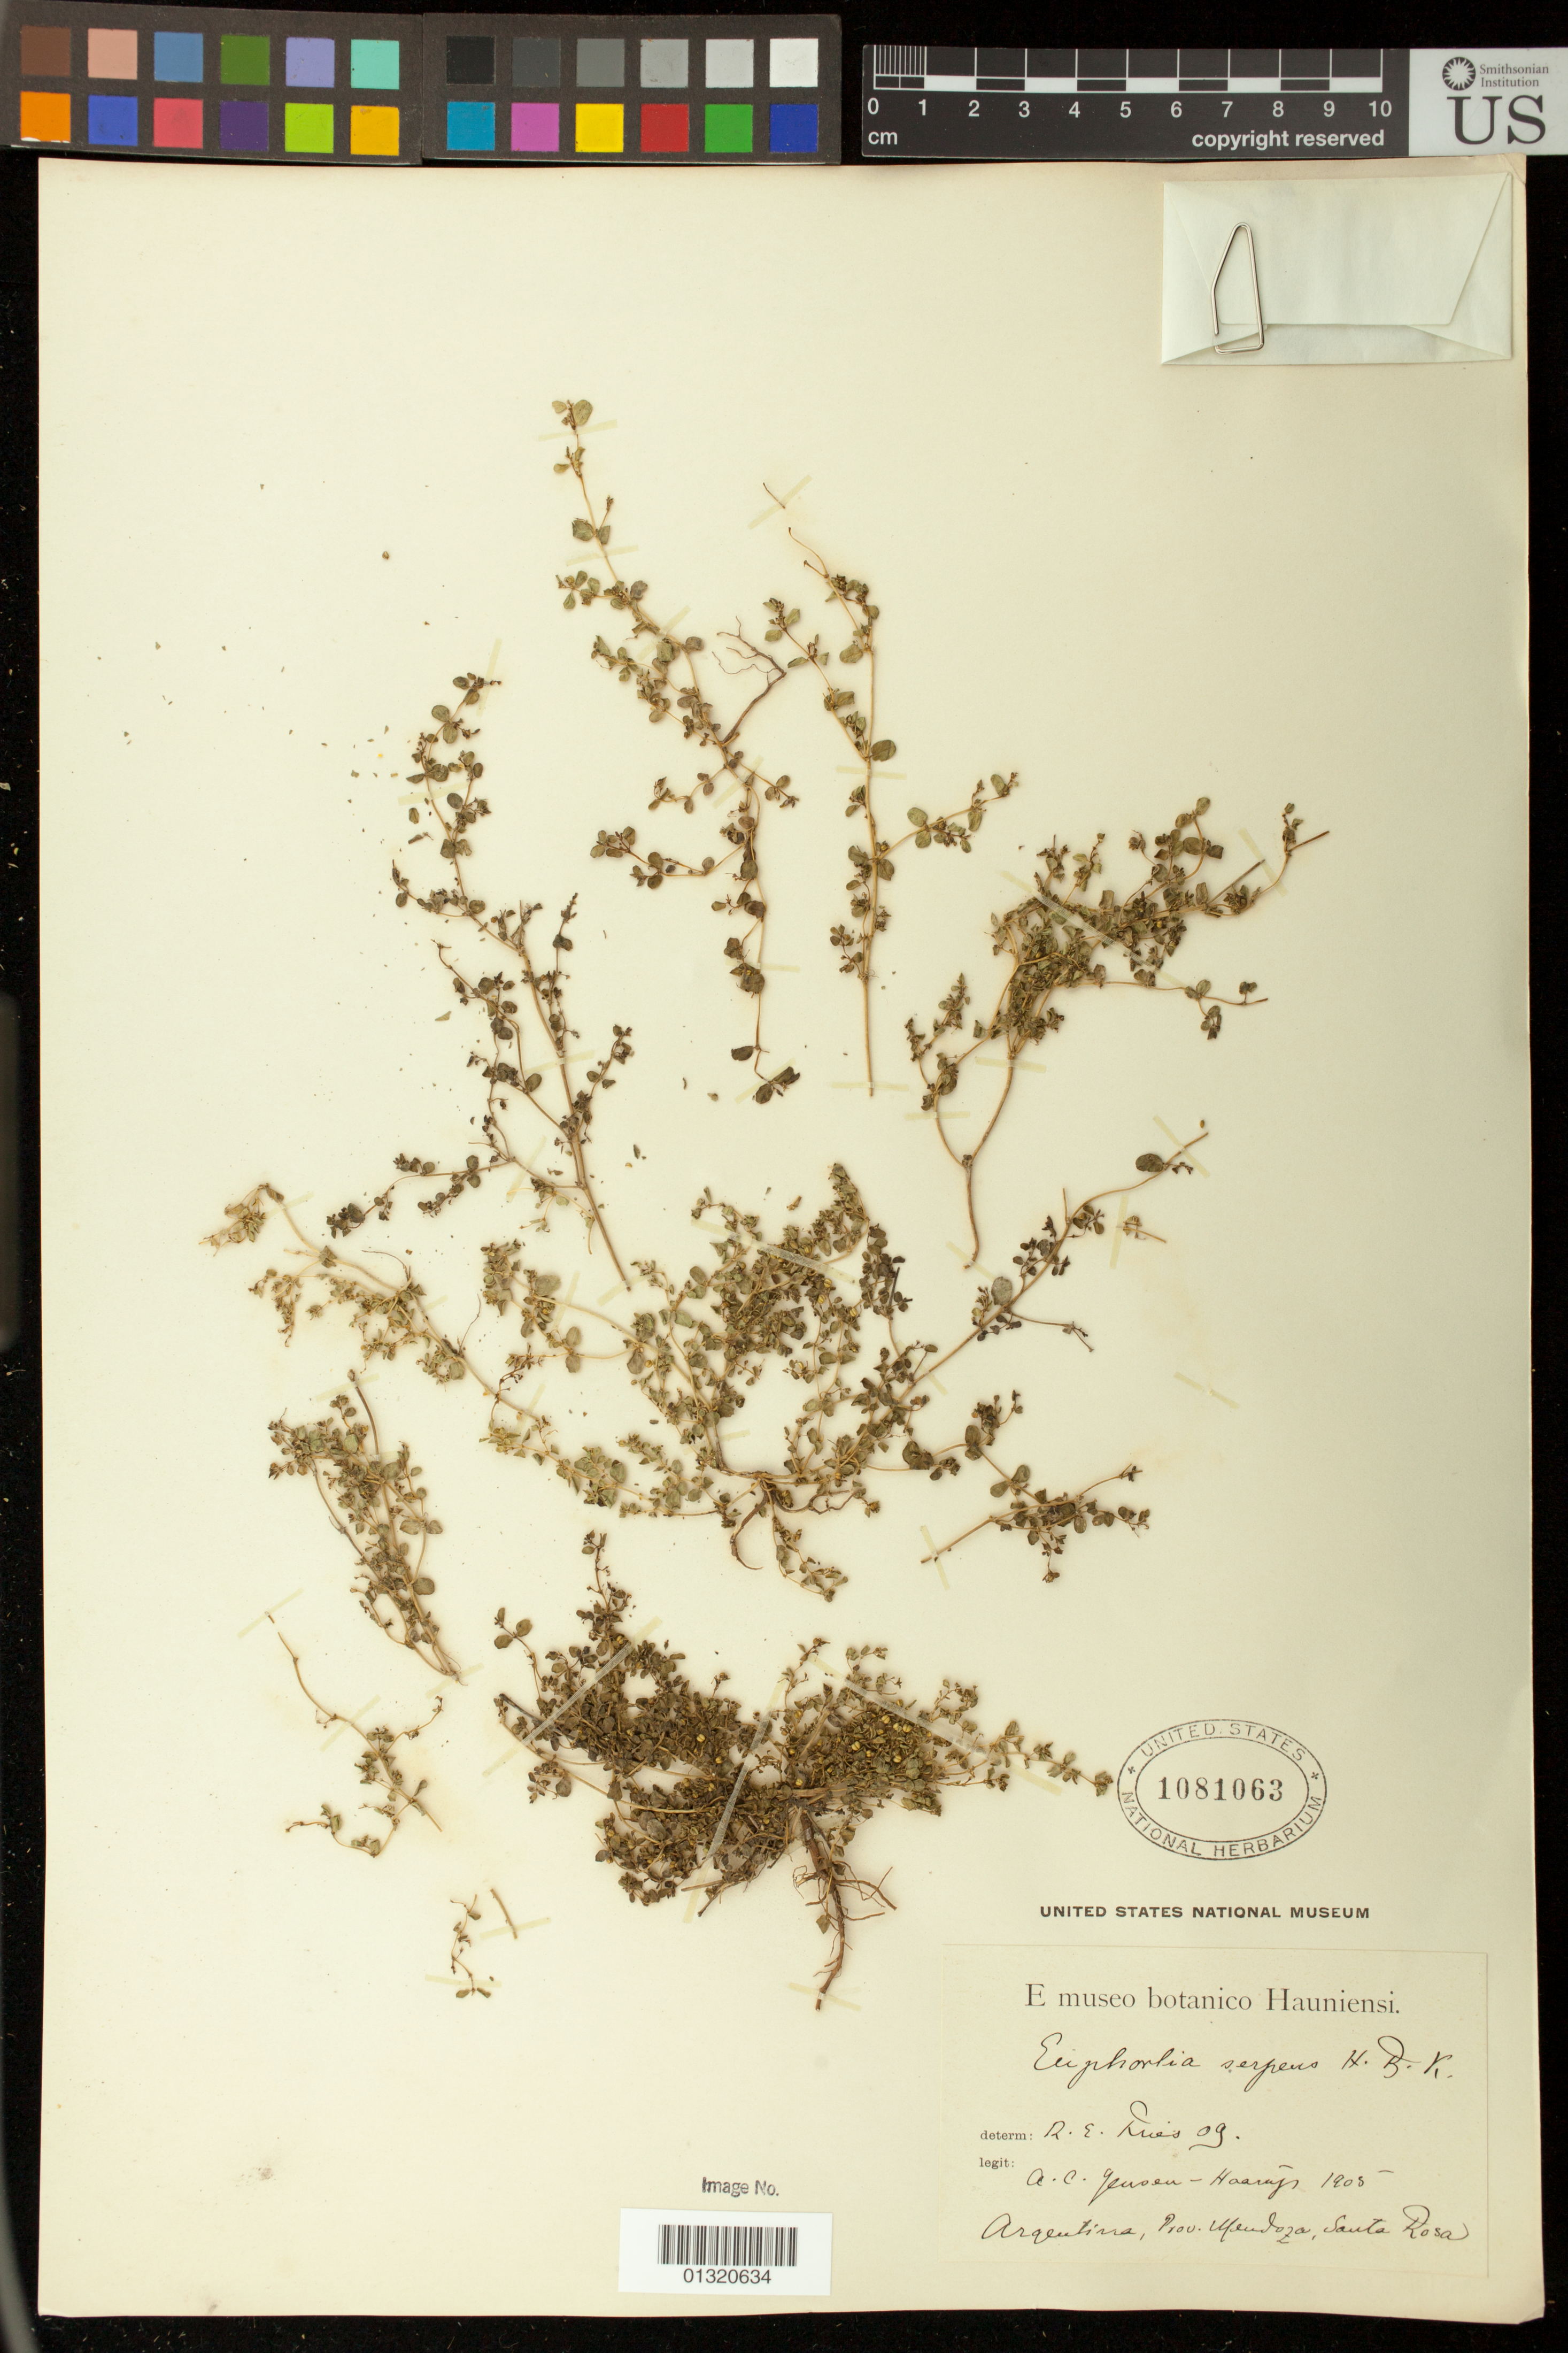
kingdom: Plantae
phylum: Tracheophyta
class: Magnoliopsida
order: Malpighiales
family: Euphorbiaceae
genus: Euphorbia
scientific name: Euphorbia serpens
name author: Kunth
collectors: A. C. Jensen-Haarup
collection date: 1905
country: Argentina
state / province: Mendoza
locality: Santa Rosa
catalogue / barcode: US 1081063